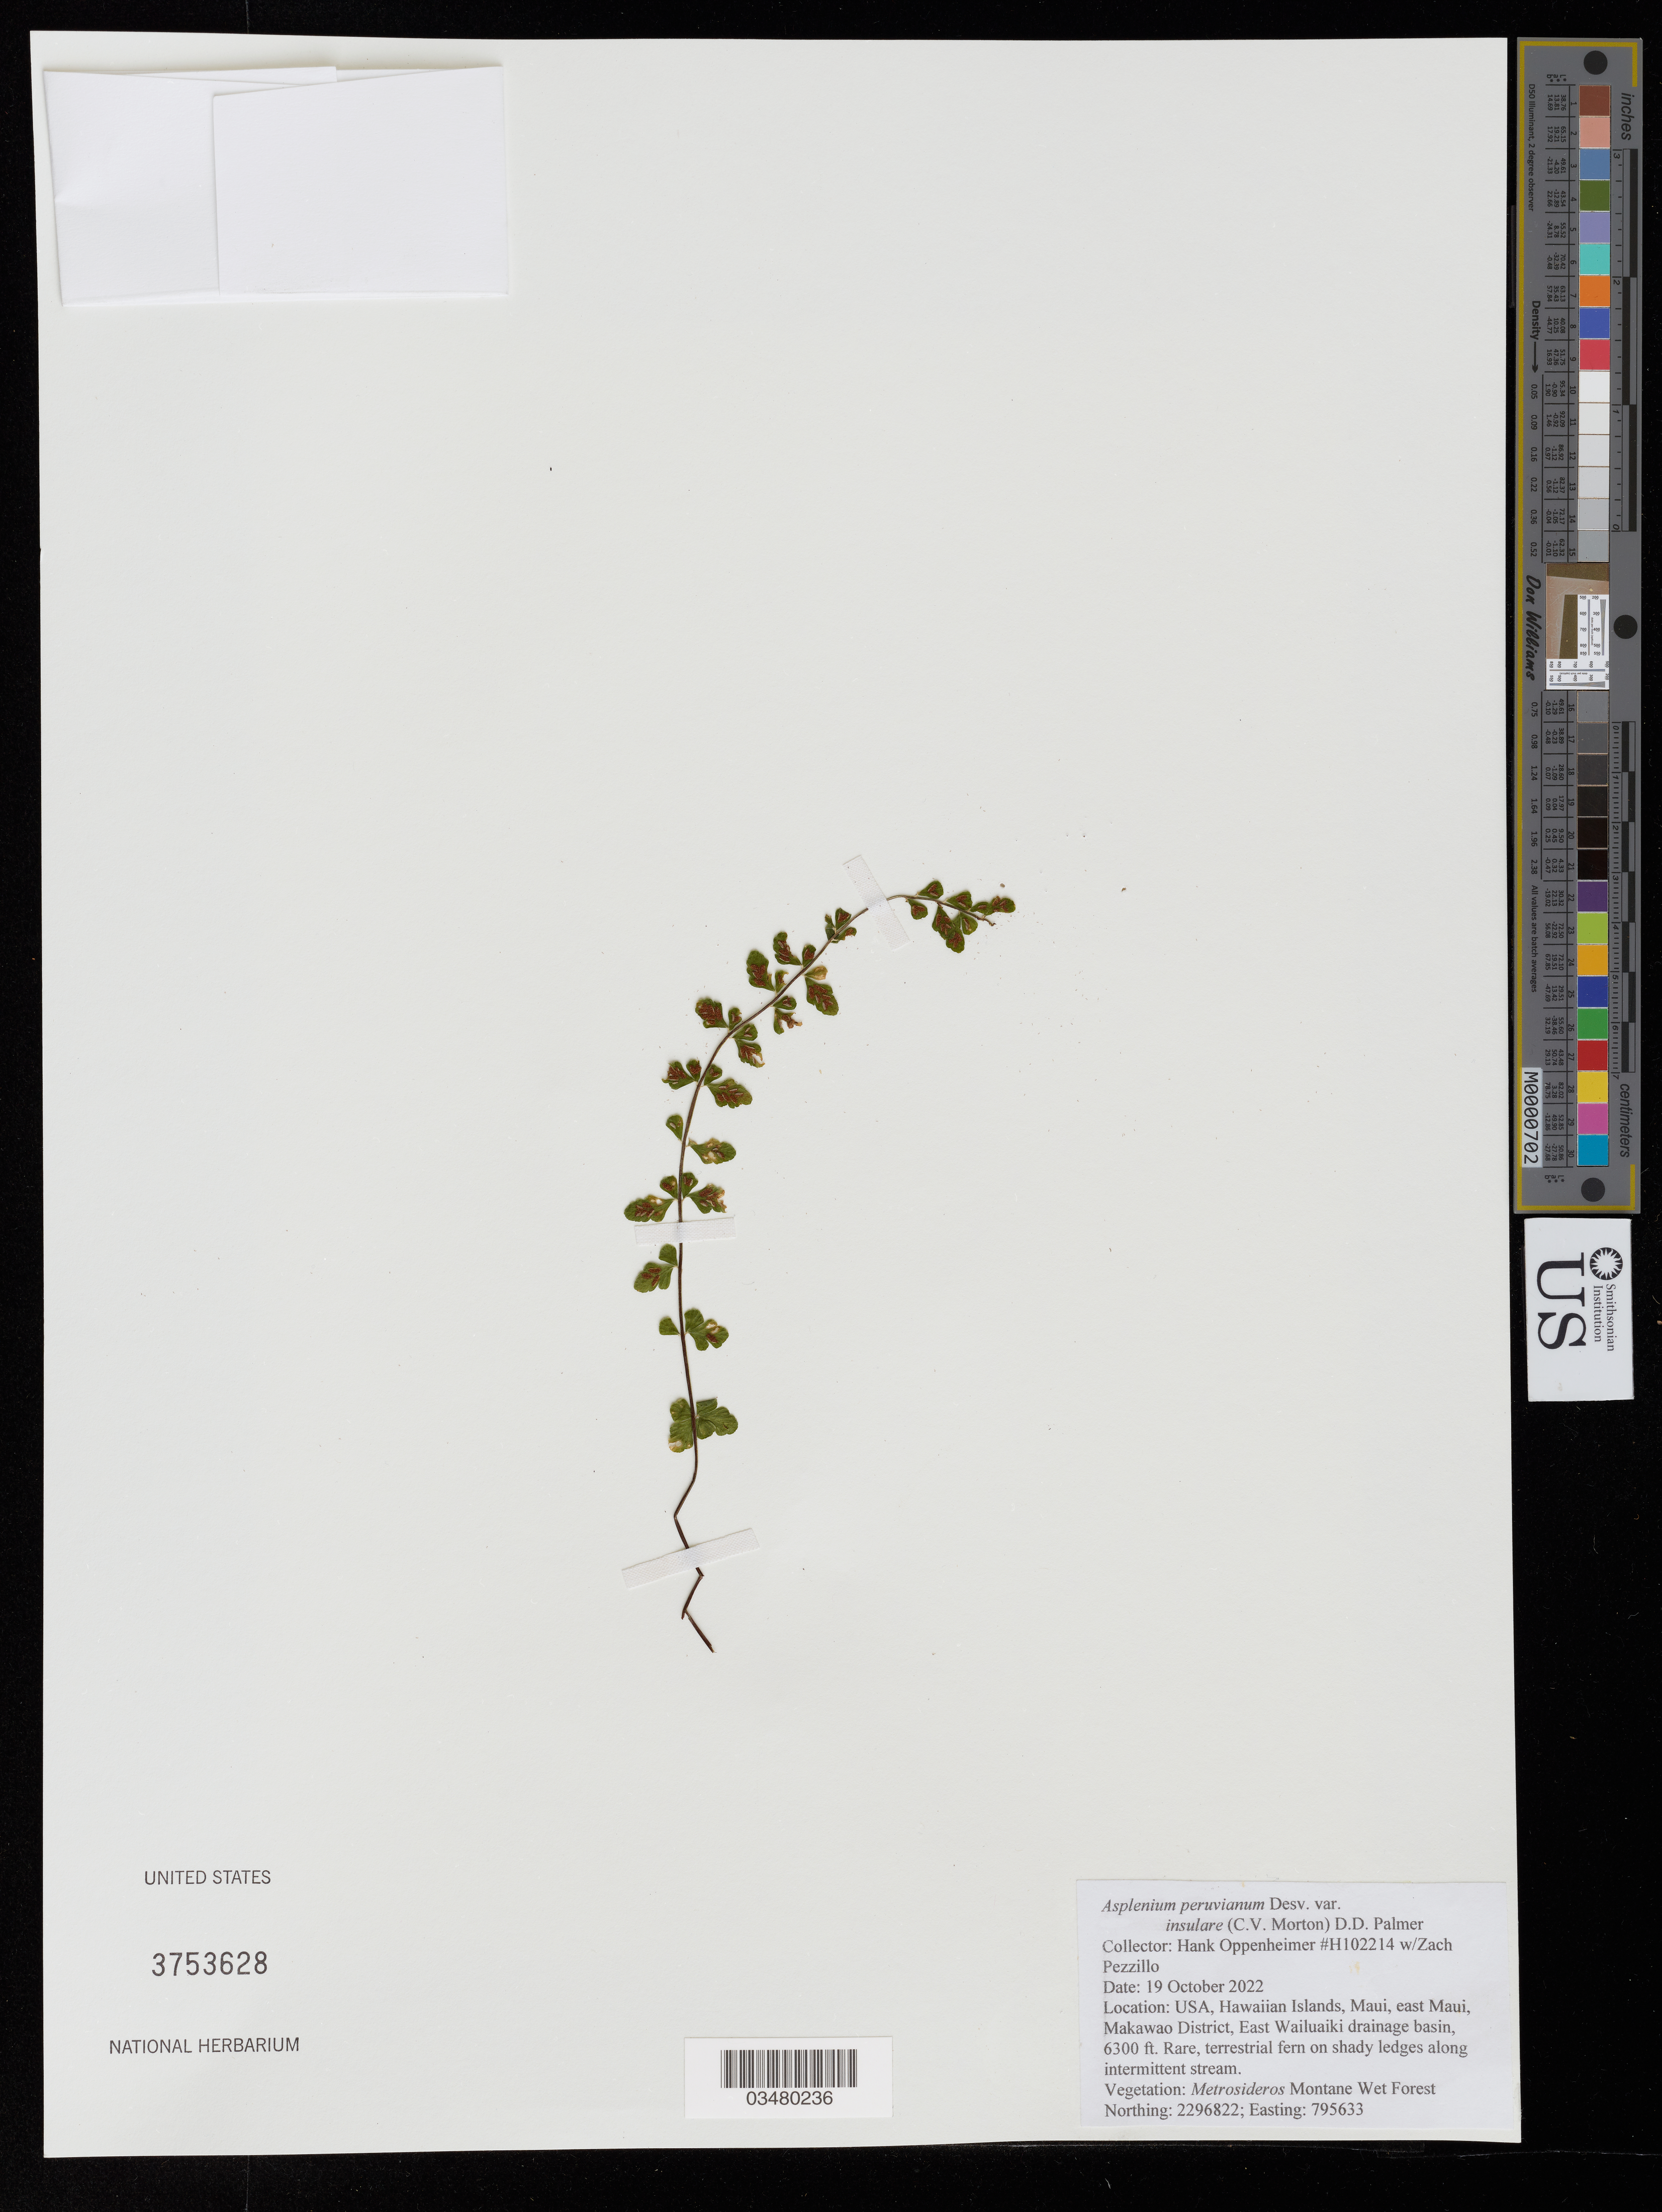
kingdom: Plantae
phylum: Tracheophyta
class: Polypodiopsida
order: Polypodiales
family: Aspleniaceae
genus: Asplenium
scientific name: Asplenium peruvianum var. insulare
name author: (C.V. Morton) D.D. Palmer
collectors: H. L. Oppenheimer & Z. Pezzillo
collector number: H102214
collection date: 2022-10-19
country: United States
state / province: Hawaii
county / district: Maui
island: Maui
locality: East Maui, Makawao District, East Wailuaiki drainage basin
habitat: Montane Wet Forest, on shady ledges along intermittent stream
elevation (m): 1920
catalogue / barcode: US 3753628